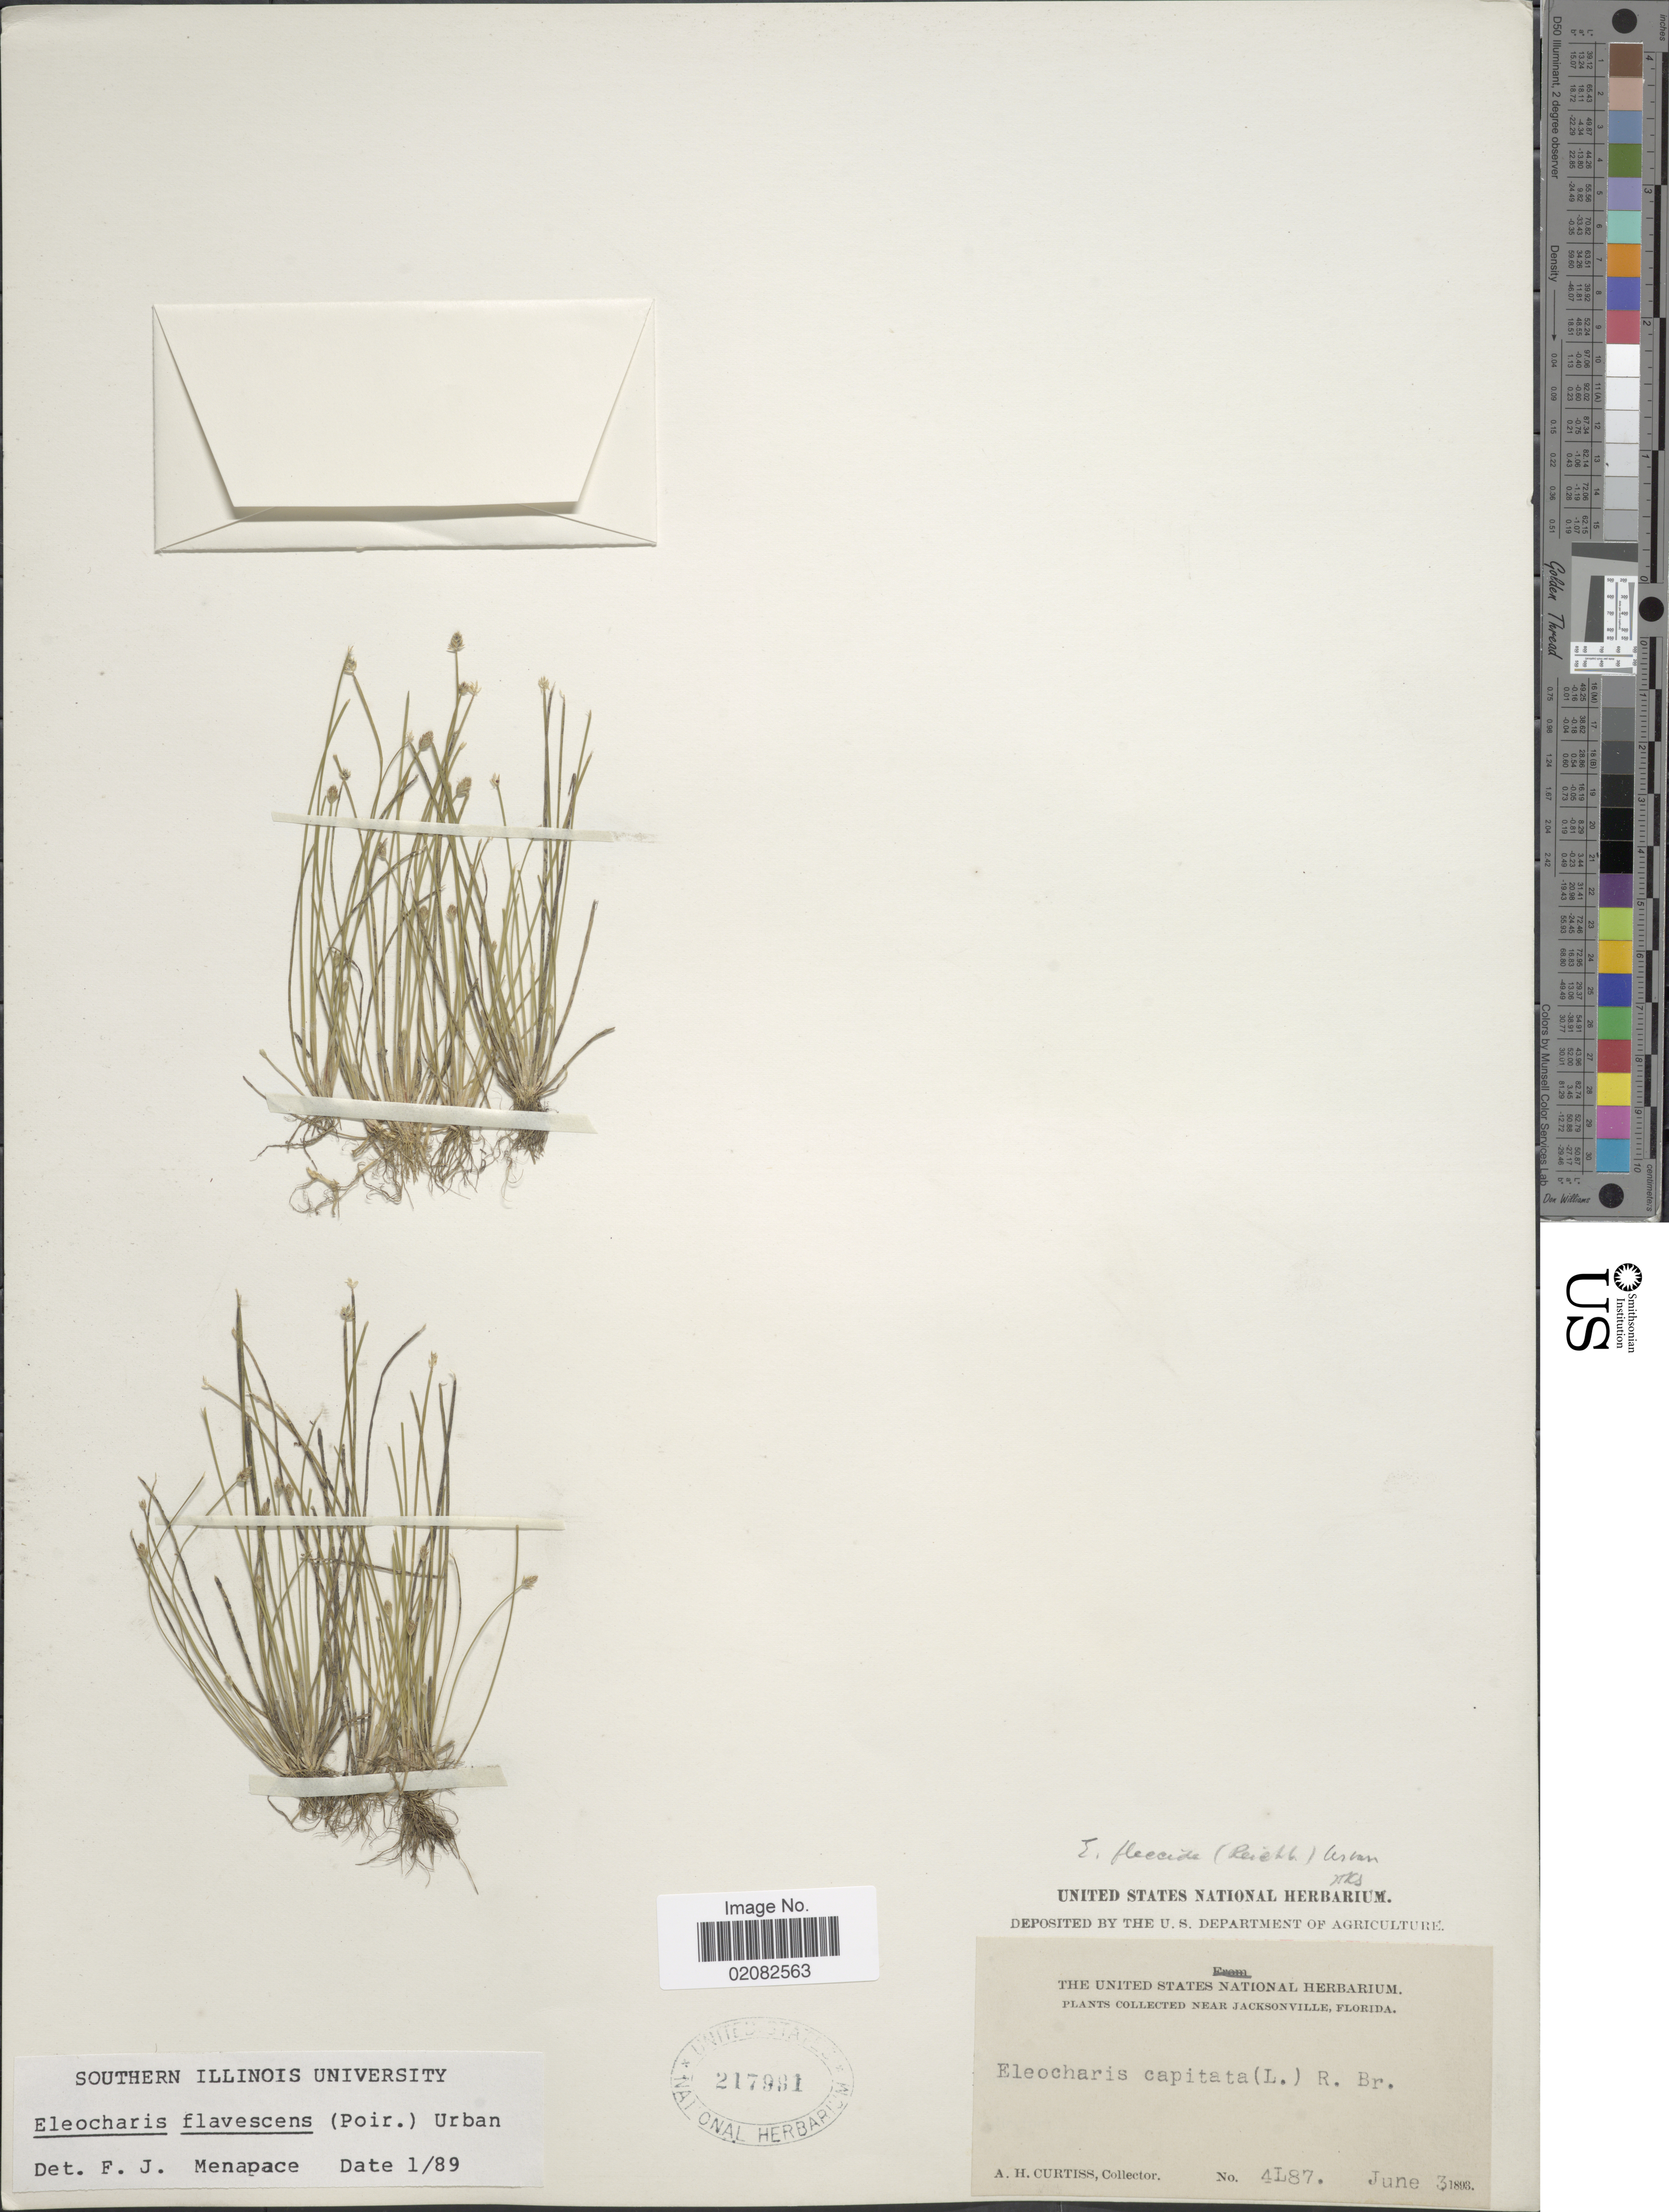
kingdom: Plantae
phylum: Tracheophyta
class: Liliopsida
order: Poales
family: Cyperaceae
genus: Eleocharis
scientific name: Eleocharis flavescens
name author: (Poir.) Urb.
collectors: A. H. Curtiss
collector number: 4L87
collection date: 1893-06-03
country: United States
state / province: Florida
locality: Near Jacksonville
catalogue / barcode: US 217991